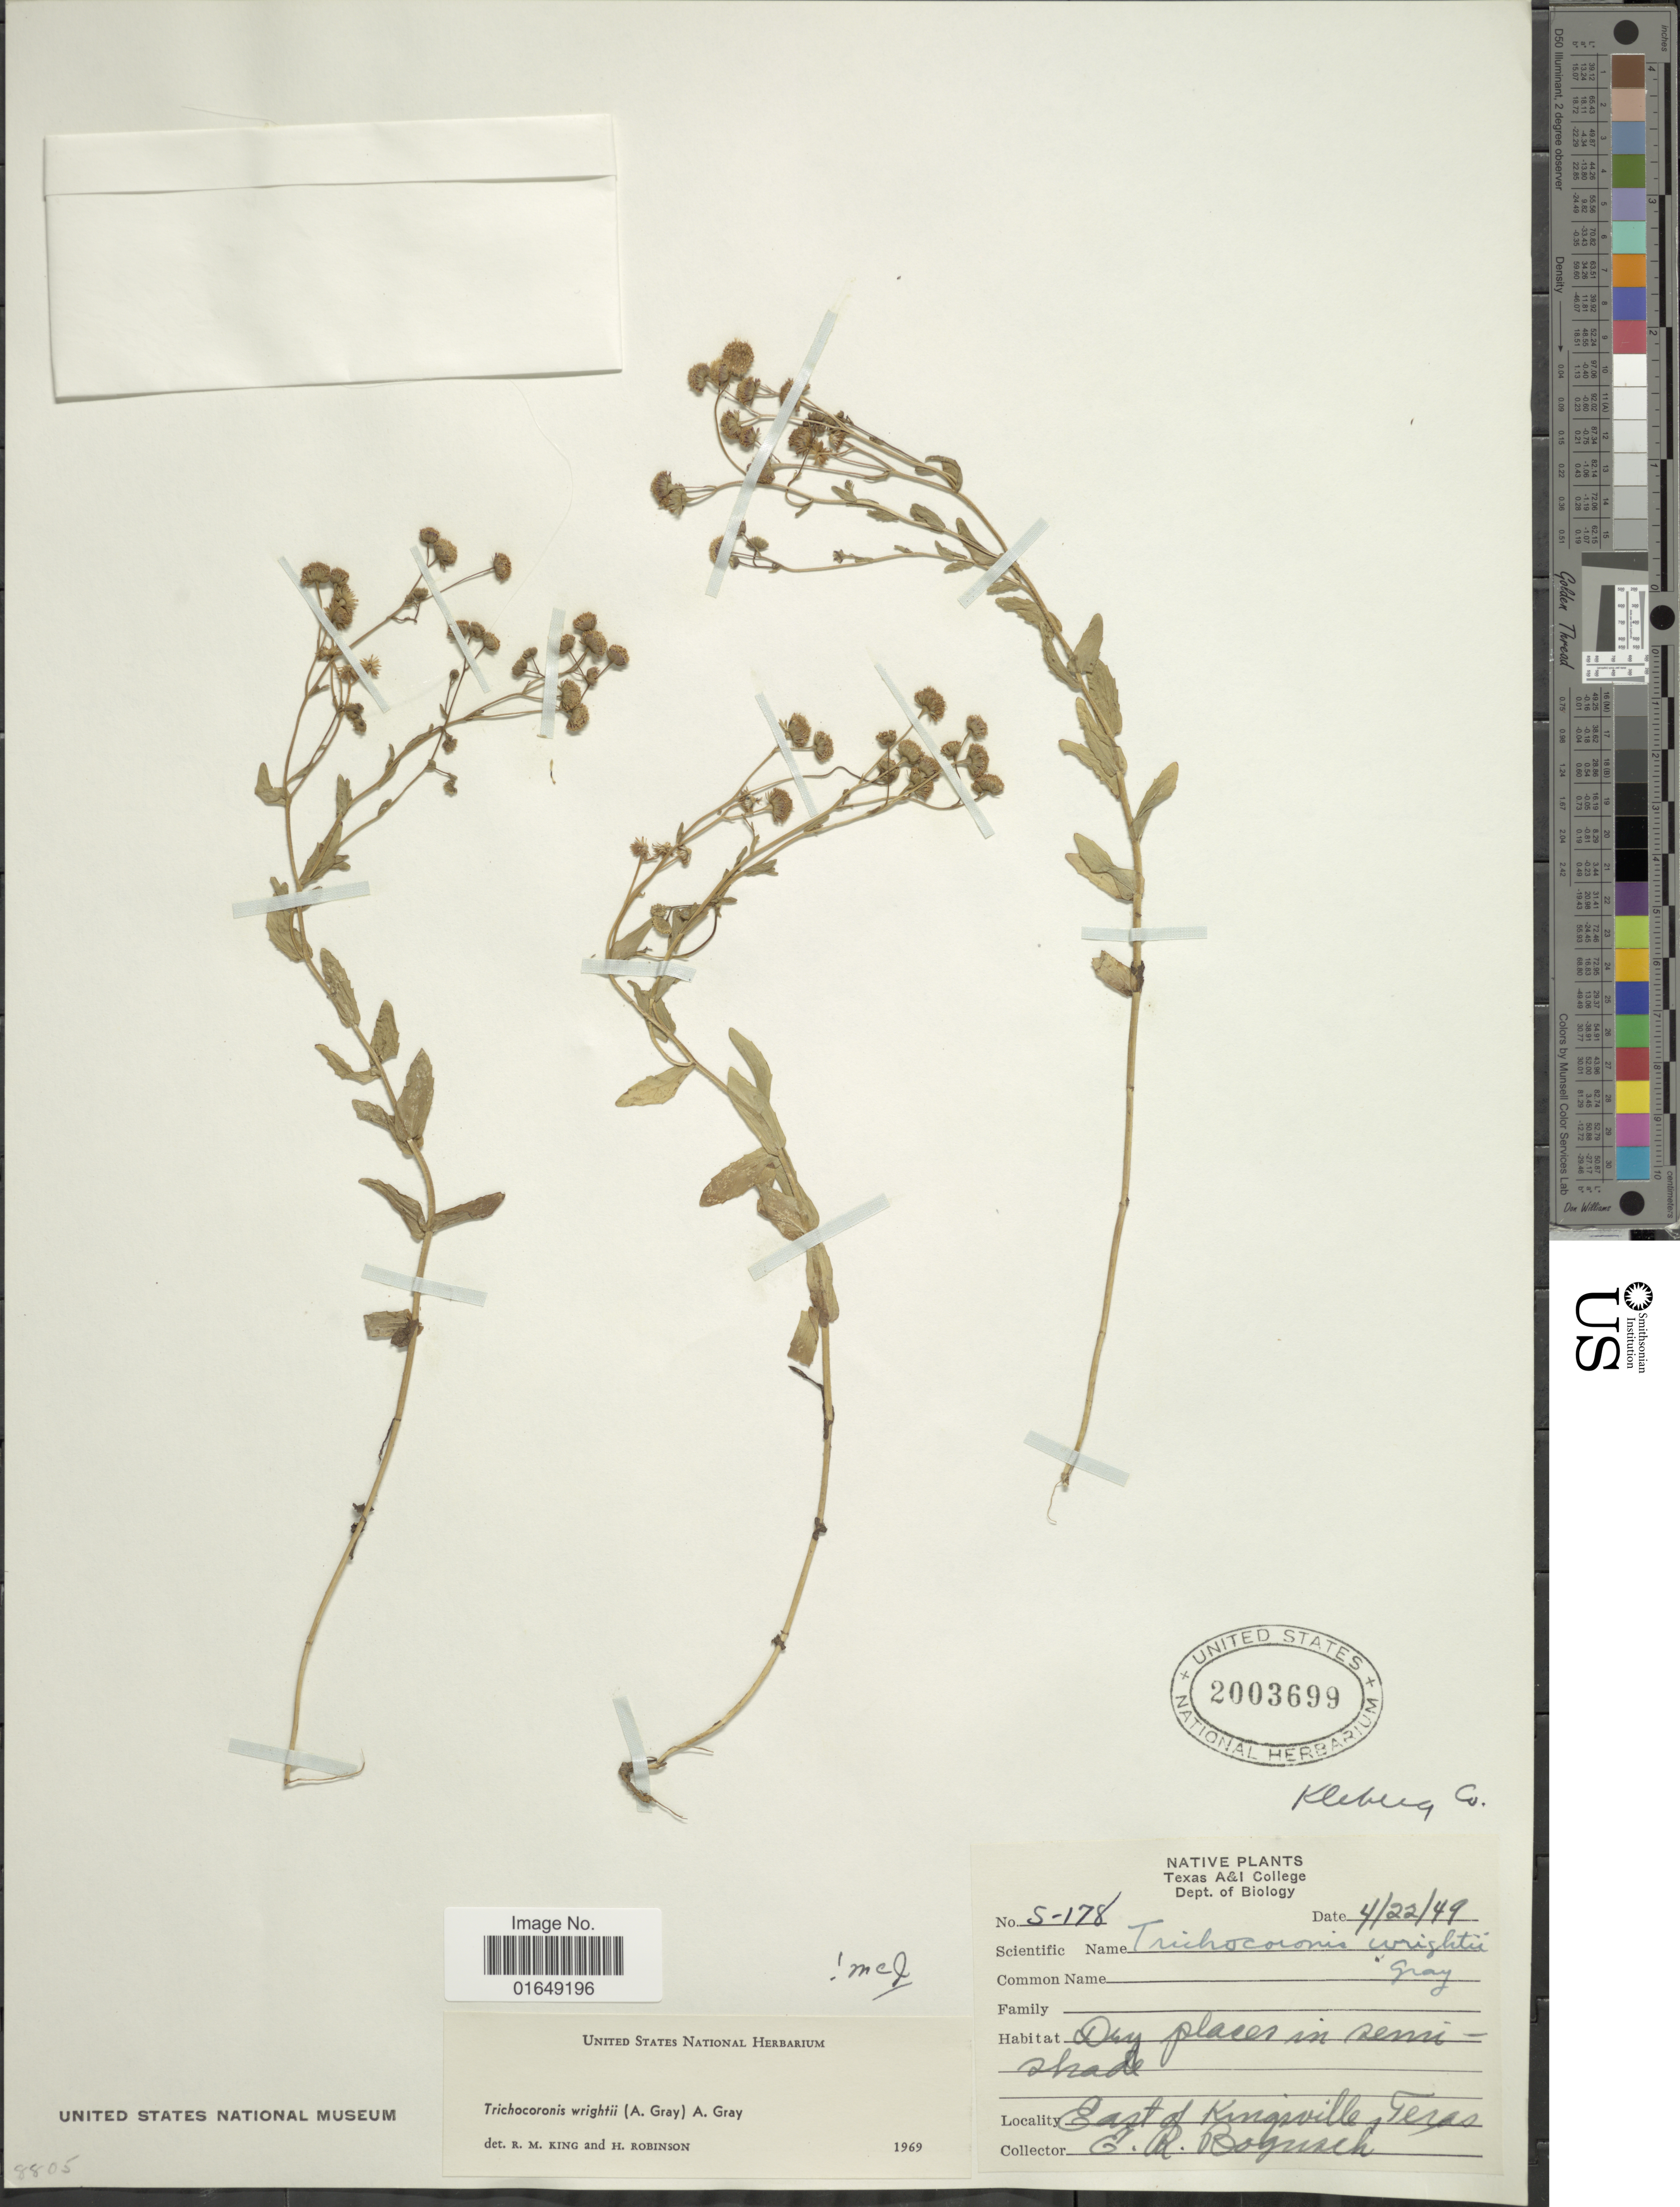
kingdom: Plantae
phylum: Tracheophyta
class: Magnoliopsida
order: Asterales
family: Asteraceae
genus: Trichocoronis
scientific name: Trichocoronis wrightii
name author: (Torr.) A. Gray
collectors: E. Bogusch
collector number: S-178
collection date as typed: Transcribed d/m/y: 22/4/49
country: United States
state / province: Texas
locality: East of Kingsville, Kleberg Co.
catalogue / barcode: US 2003699